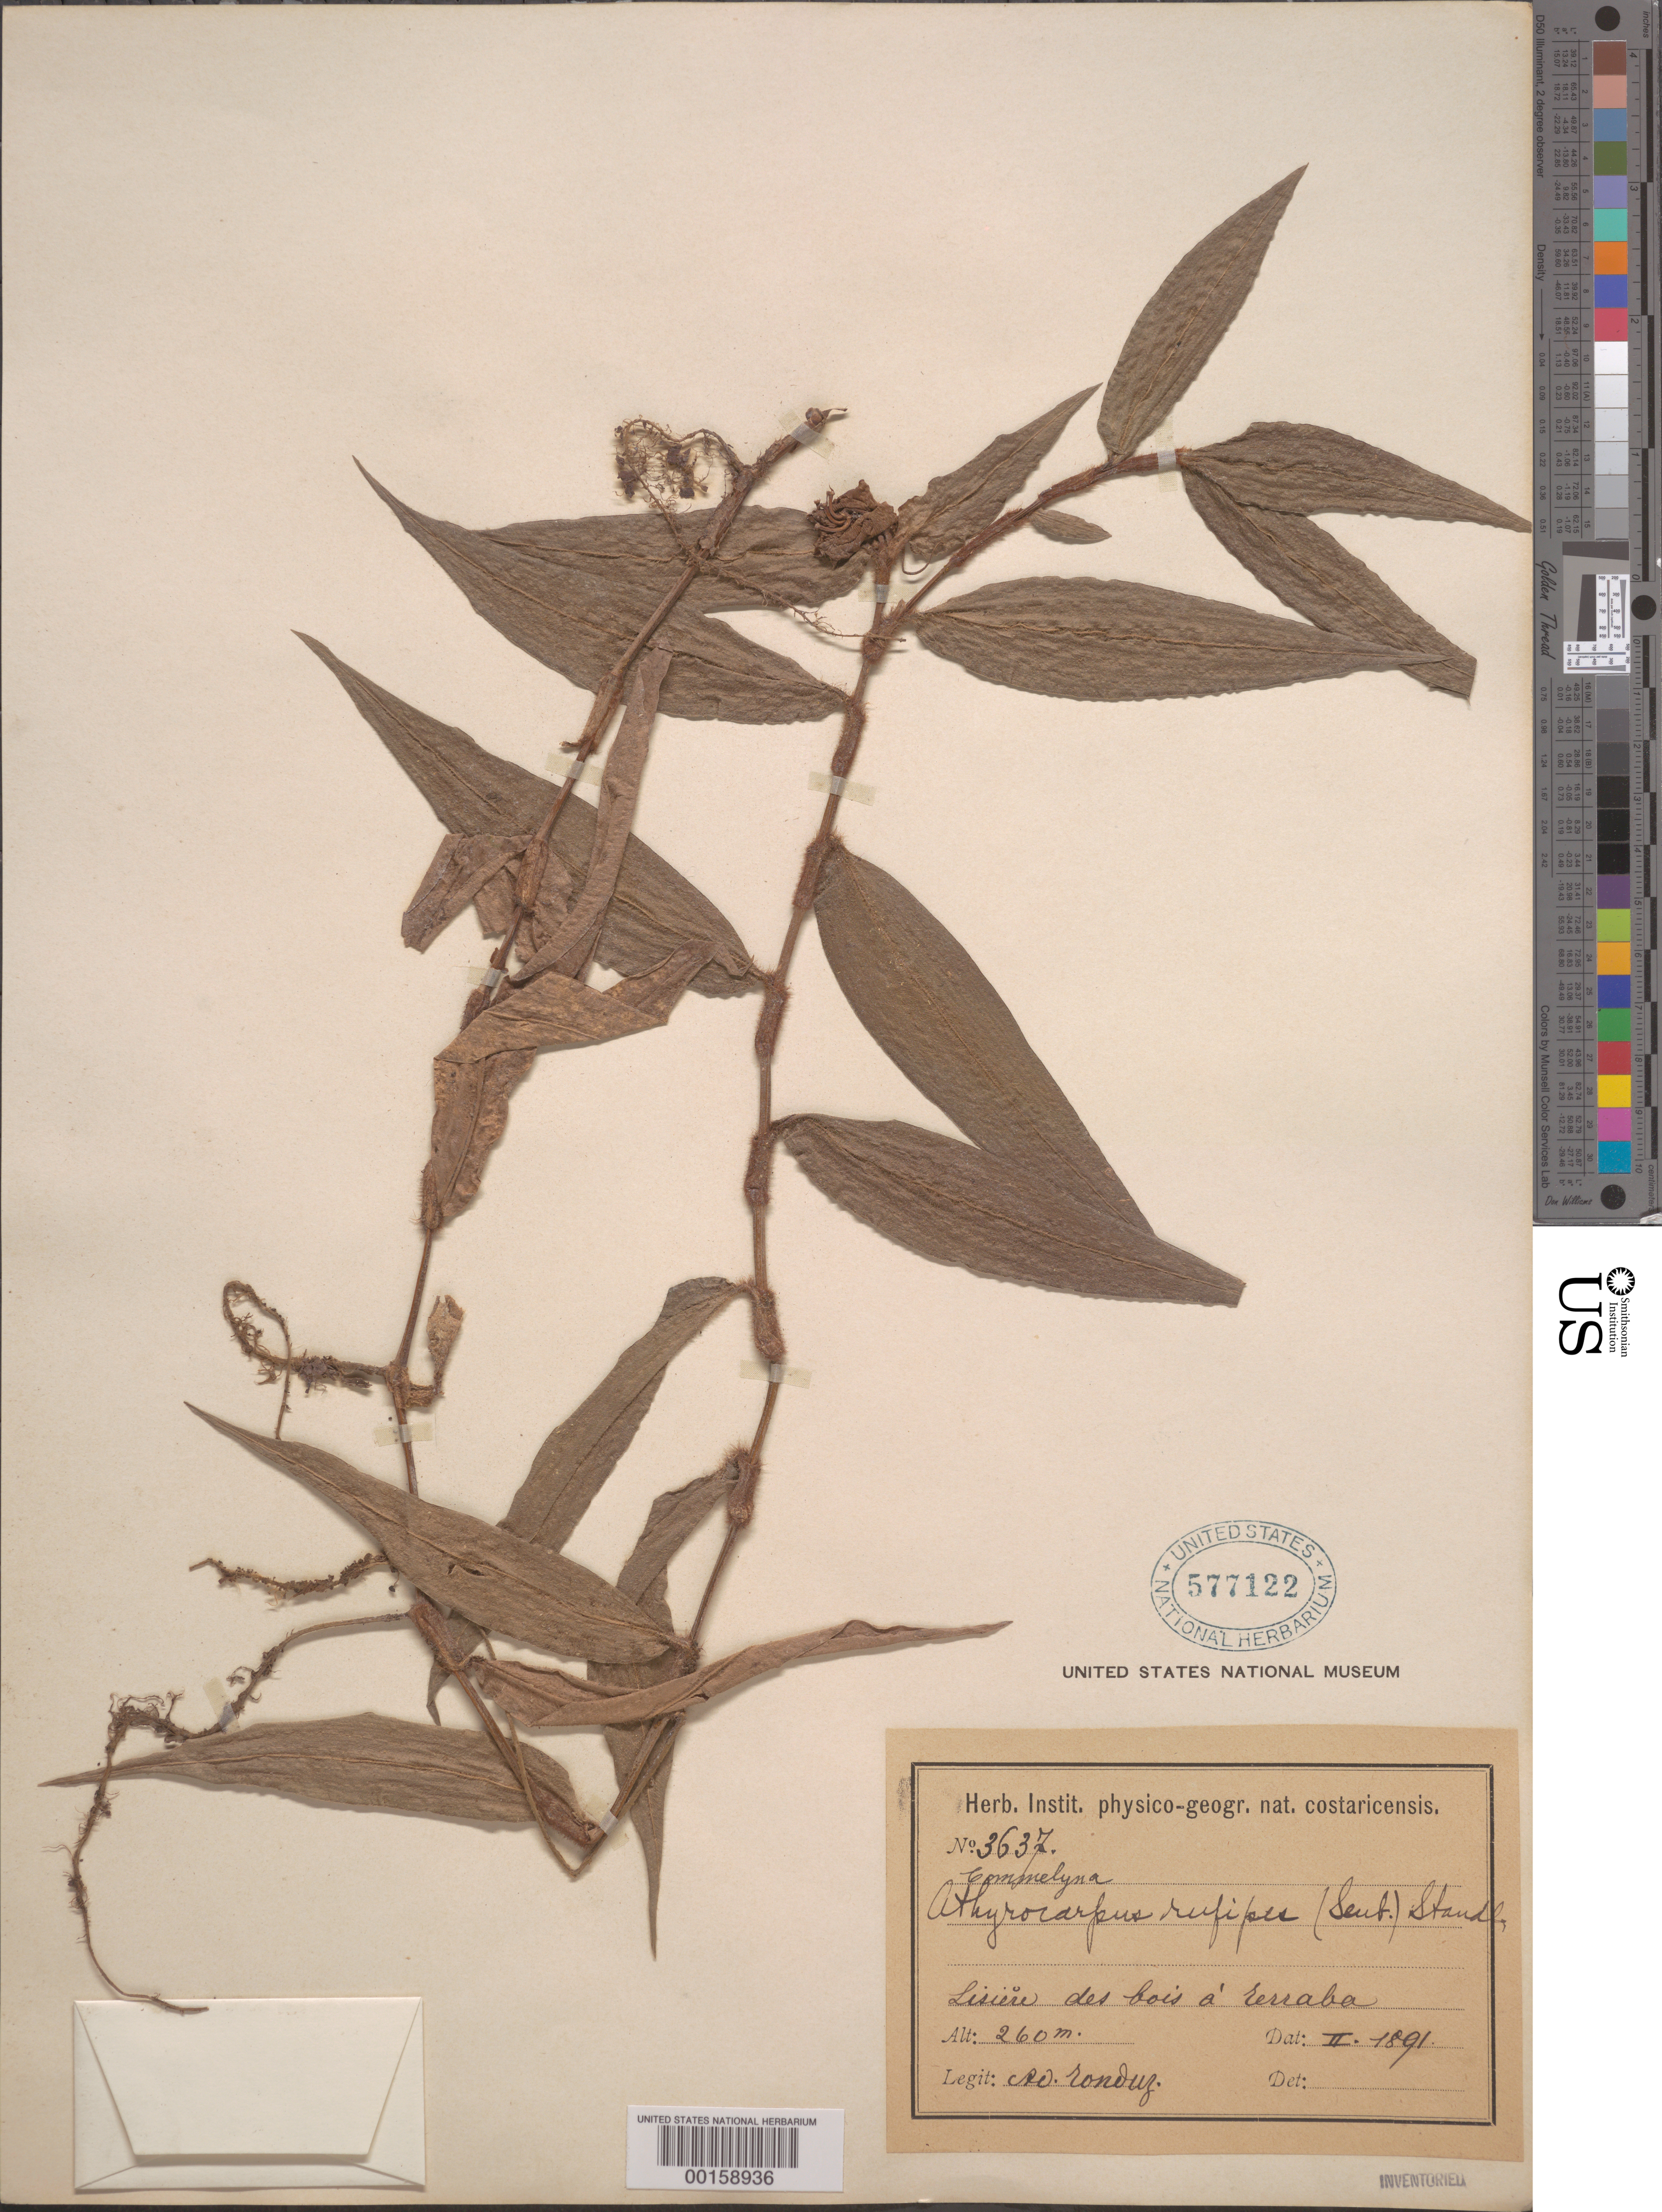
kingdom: Plantae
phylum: Tracheophyta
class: Liliopsida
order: Commelinales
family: Commelinaceae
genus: Commelina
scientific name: Commelina rufipes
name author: Seub.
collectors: A. Tonduz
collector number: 3637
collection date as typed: Feb 1891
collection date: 1891-02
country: Costa Rica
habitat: Forest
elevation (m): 260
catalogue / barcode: US 577122